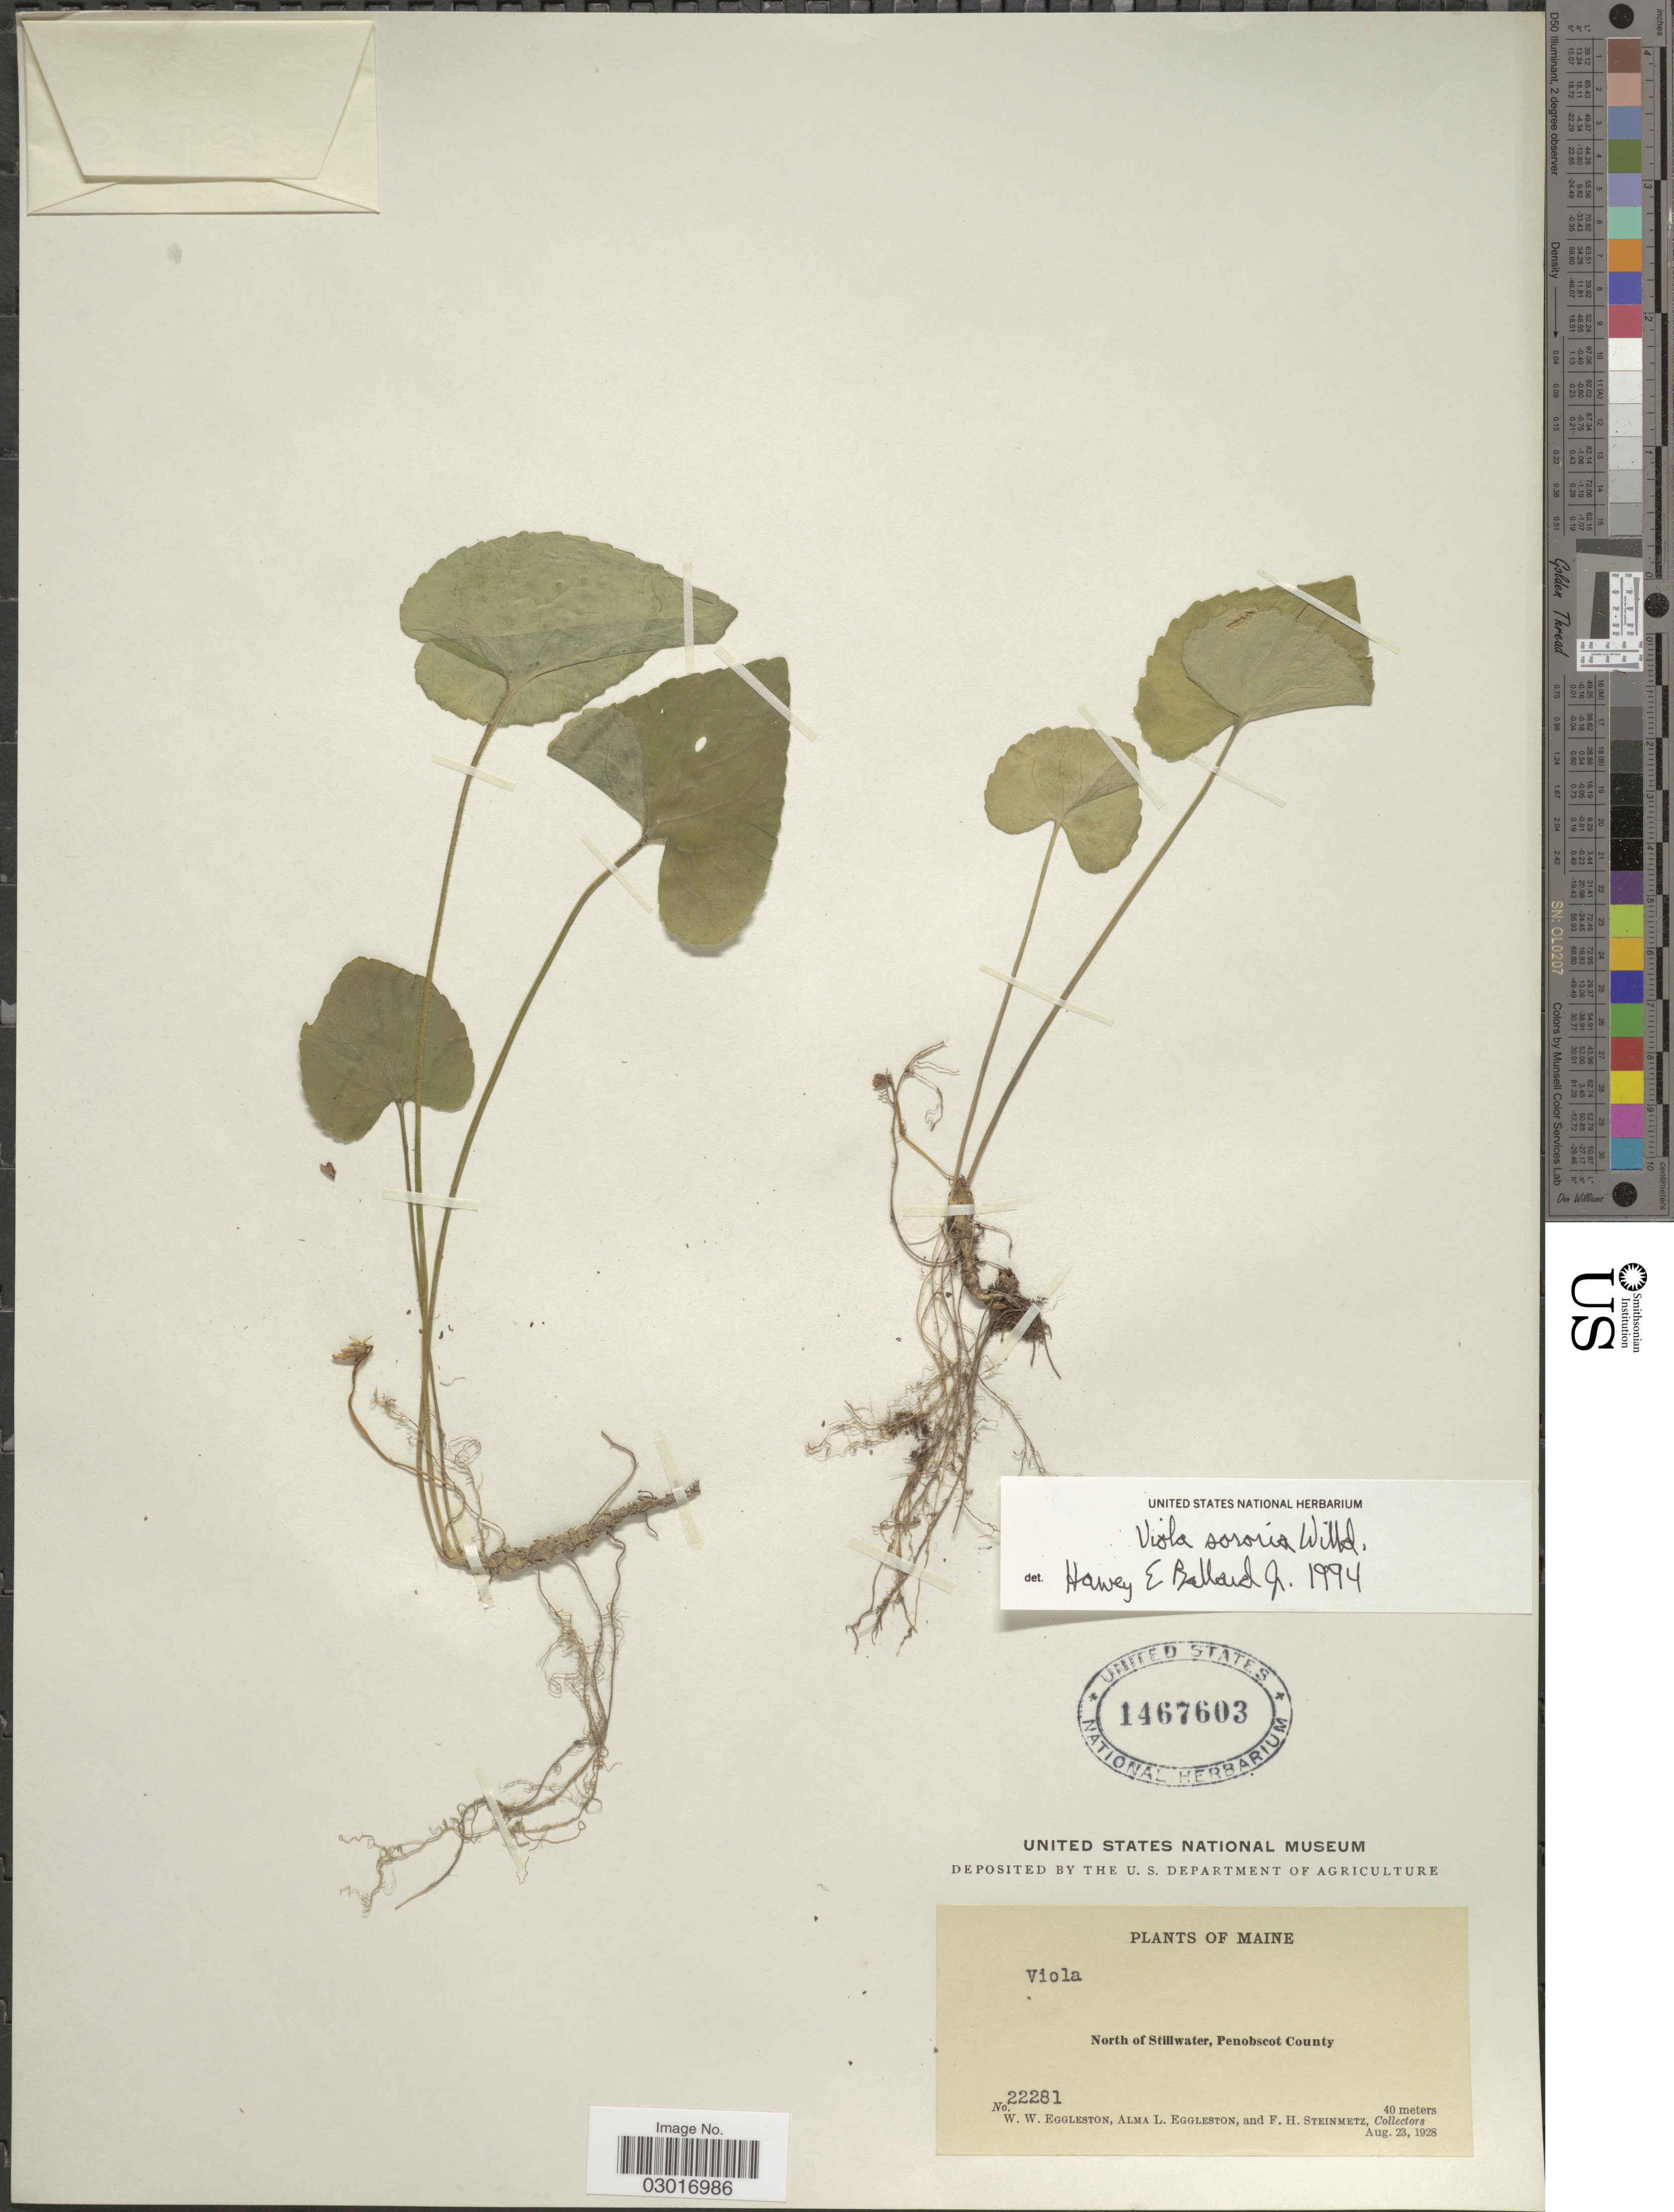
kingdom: Plantae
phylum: Tracheophyta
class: Magnoliopsida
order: Malpighiales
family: Violaceae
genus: Viola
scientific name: Viola sororia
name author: Willd.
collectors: W. W. Eggleston, A. Eggleston & F. H. Steinmetz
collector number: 22281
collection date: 1928-08-23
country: United States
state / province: Maine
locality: North of Stillwater, Penobscot County.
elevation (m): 40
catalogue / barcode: US 1467603